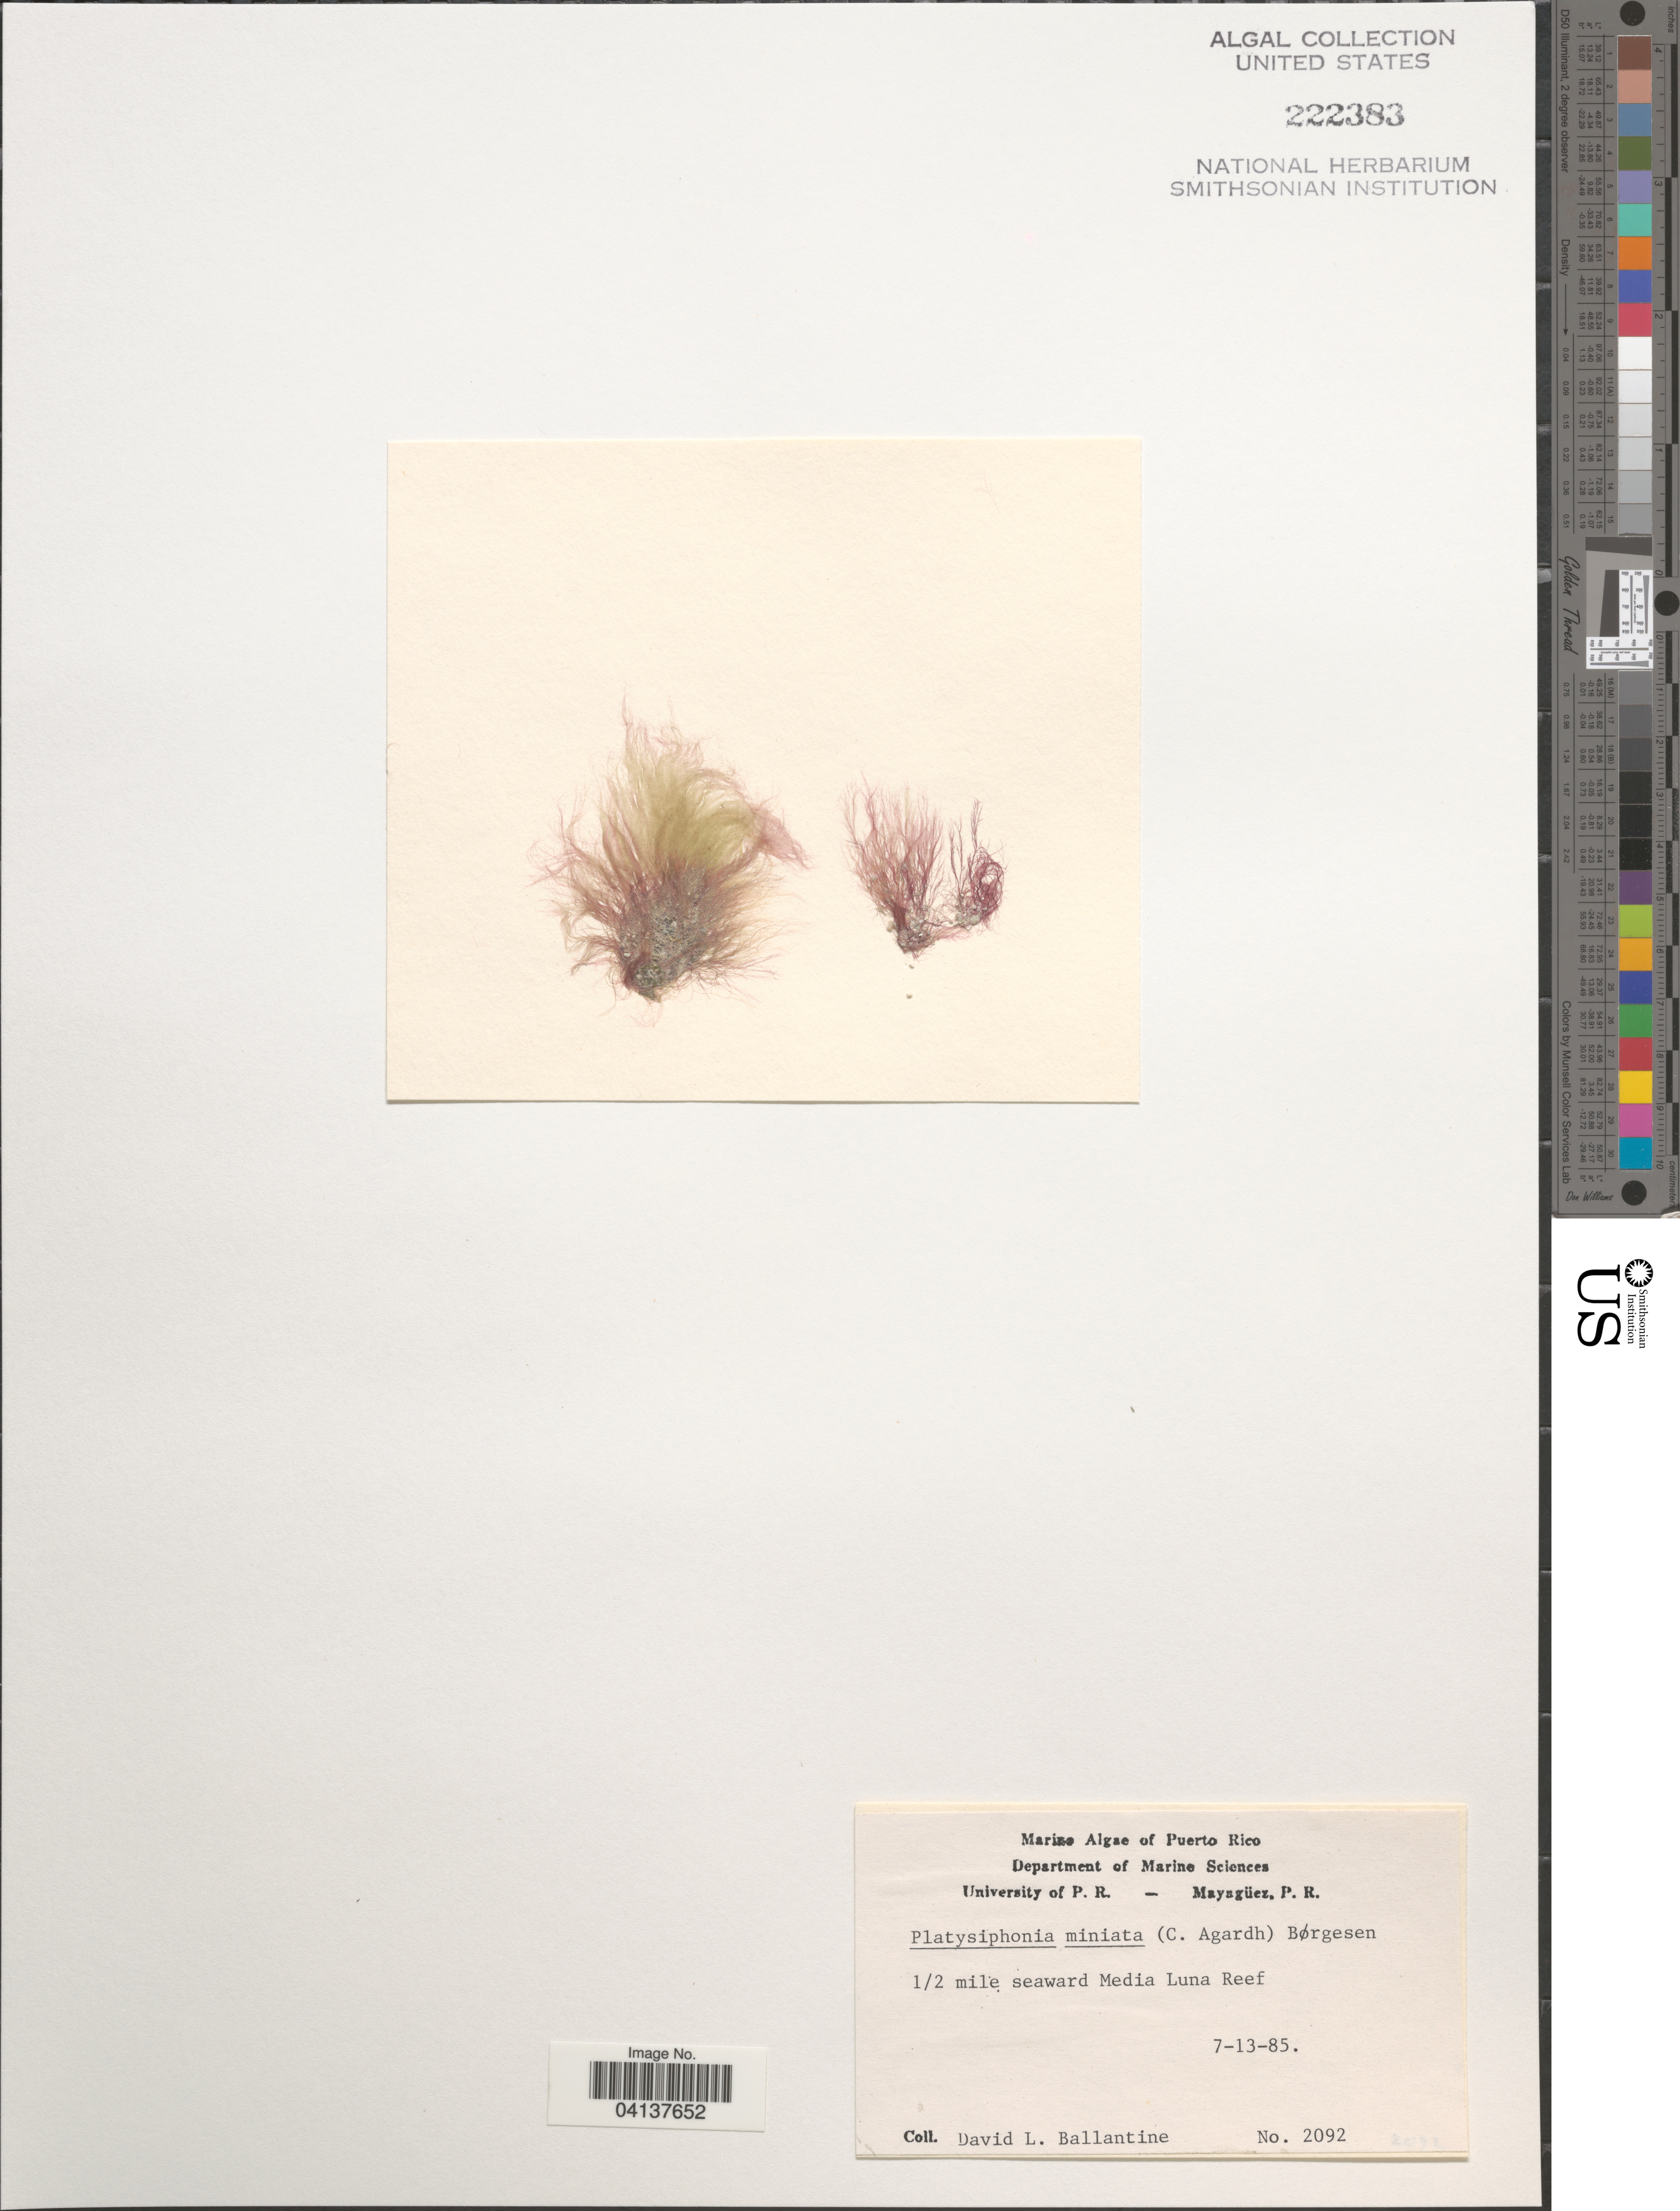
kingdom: Plantae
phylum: Rhodophyta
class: Florideophyceae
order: Ceramiales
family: Sarcomeniaceae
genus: Platysiphonia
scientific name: Platysiphonia delicata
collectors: D.L. Ballantine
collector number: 2092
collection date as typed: Transcribed d/m/y: 13/7/85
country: Puerto Rico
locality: ½ mi seaward Media Luna Reef.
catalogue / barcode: US 222383